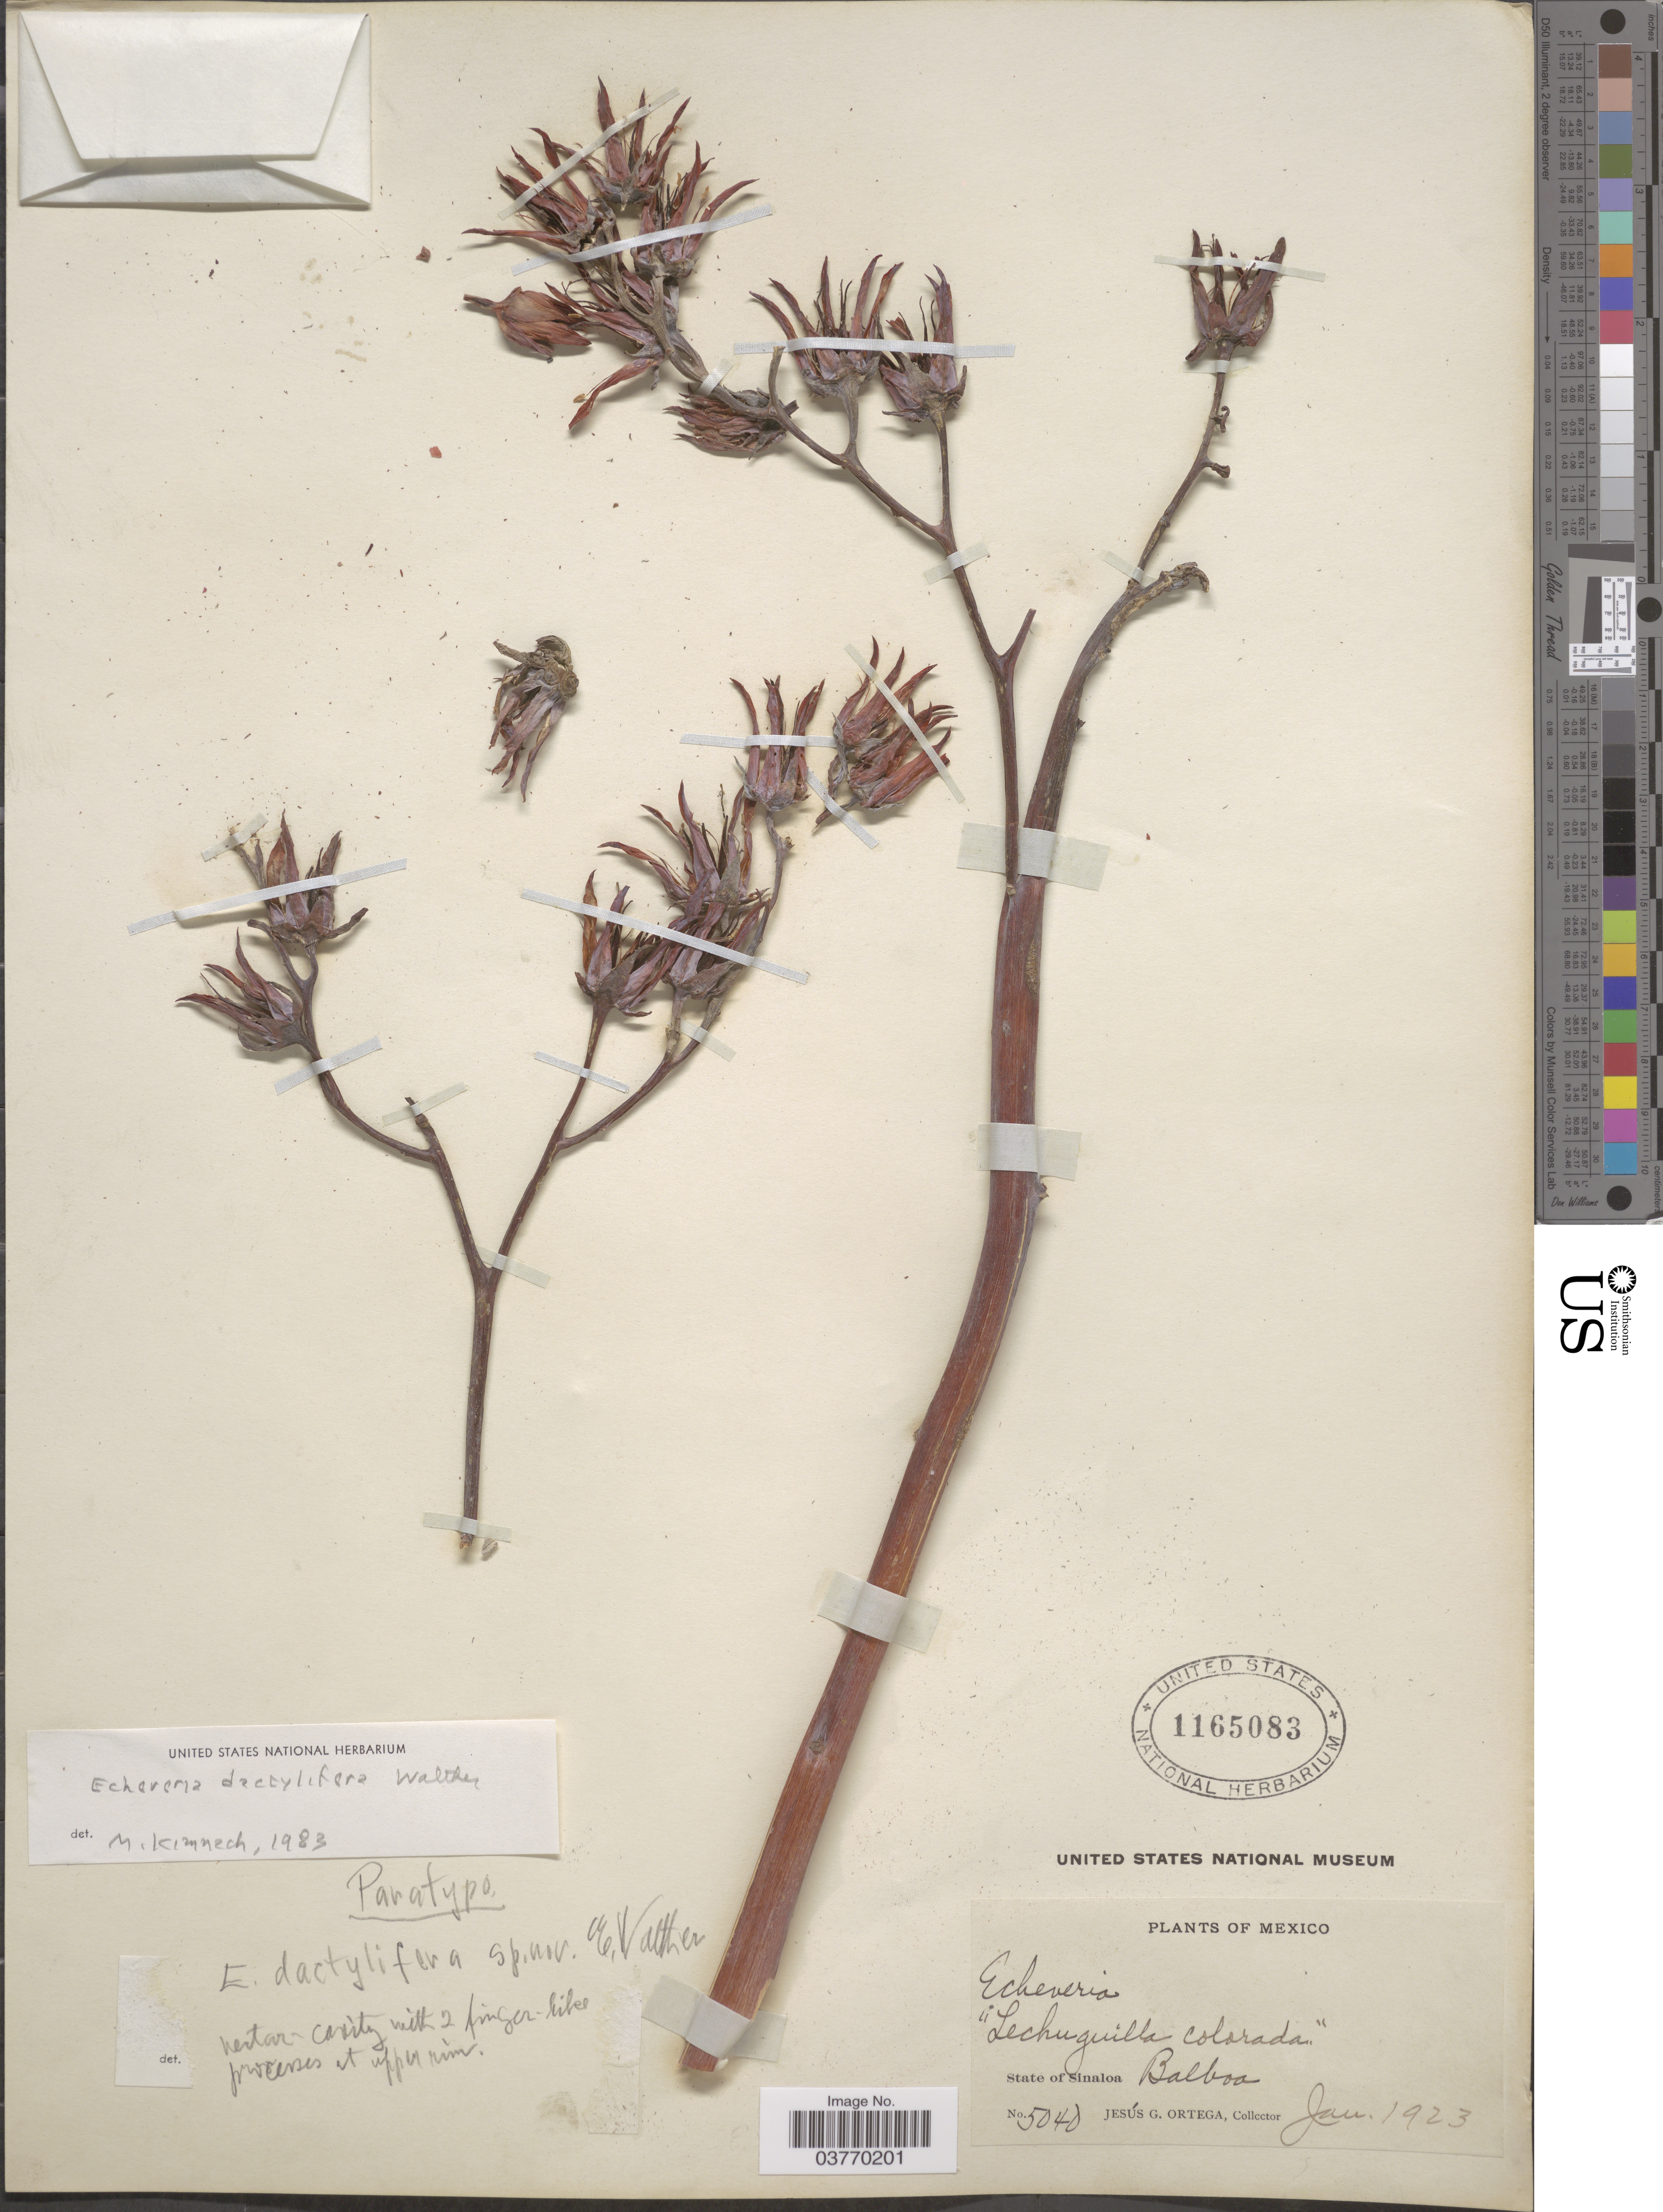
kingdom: Plantae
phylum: Tracheophyta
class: Magnoliopsida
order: Saxifragales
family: Crassulaceae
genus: Echeveria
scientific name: Echeveria dactylifera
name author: E. Walther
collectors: J. Ortega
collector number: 5040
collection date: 1923-01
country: Mexico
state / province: Sinaloa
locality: Balboa.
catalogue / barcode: US 1165083